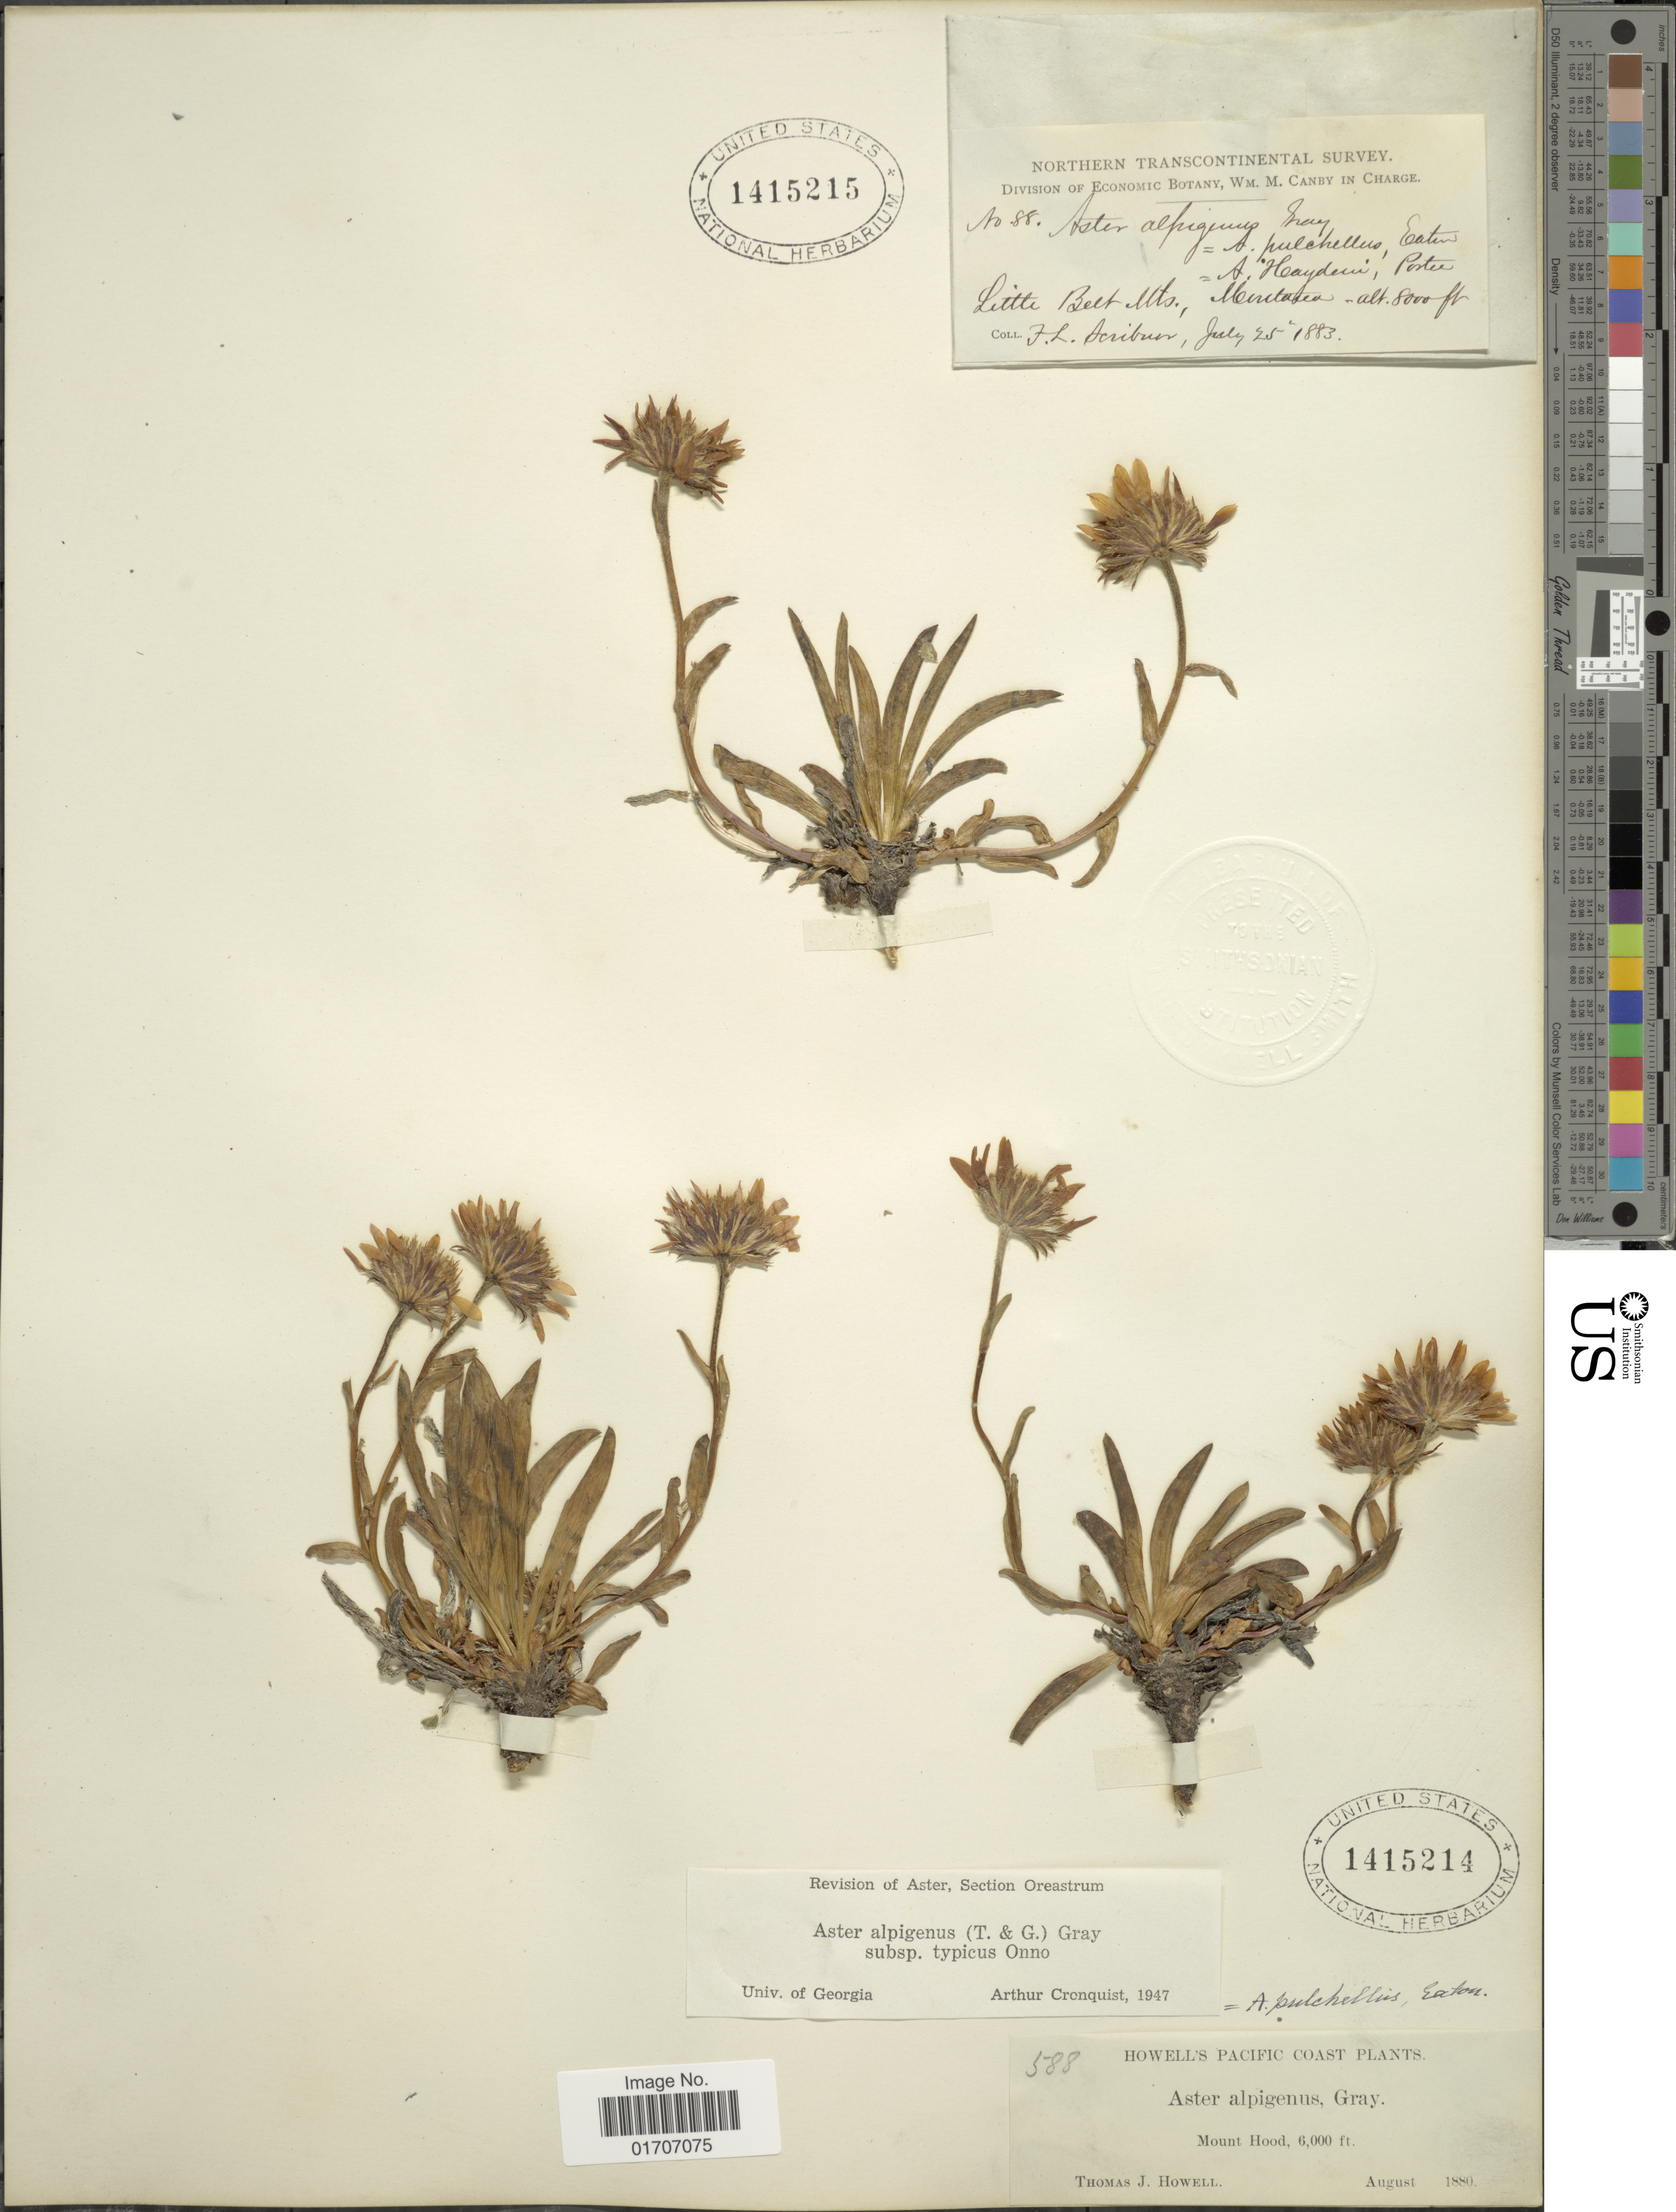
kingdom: Plantae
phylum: Tracheophyta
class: Magnoliopsida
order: Asterales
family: Asteraceae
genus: Oreostemma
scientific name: Oreostemma alpigenum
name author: (Torr. & A. Gray) Greene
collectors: J. T. Howell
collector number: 588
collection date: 1880-08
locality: Howell's Pacific Coast. Mount Hood.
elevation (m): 1829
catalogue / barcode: US 1415214